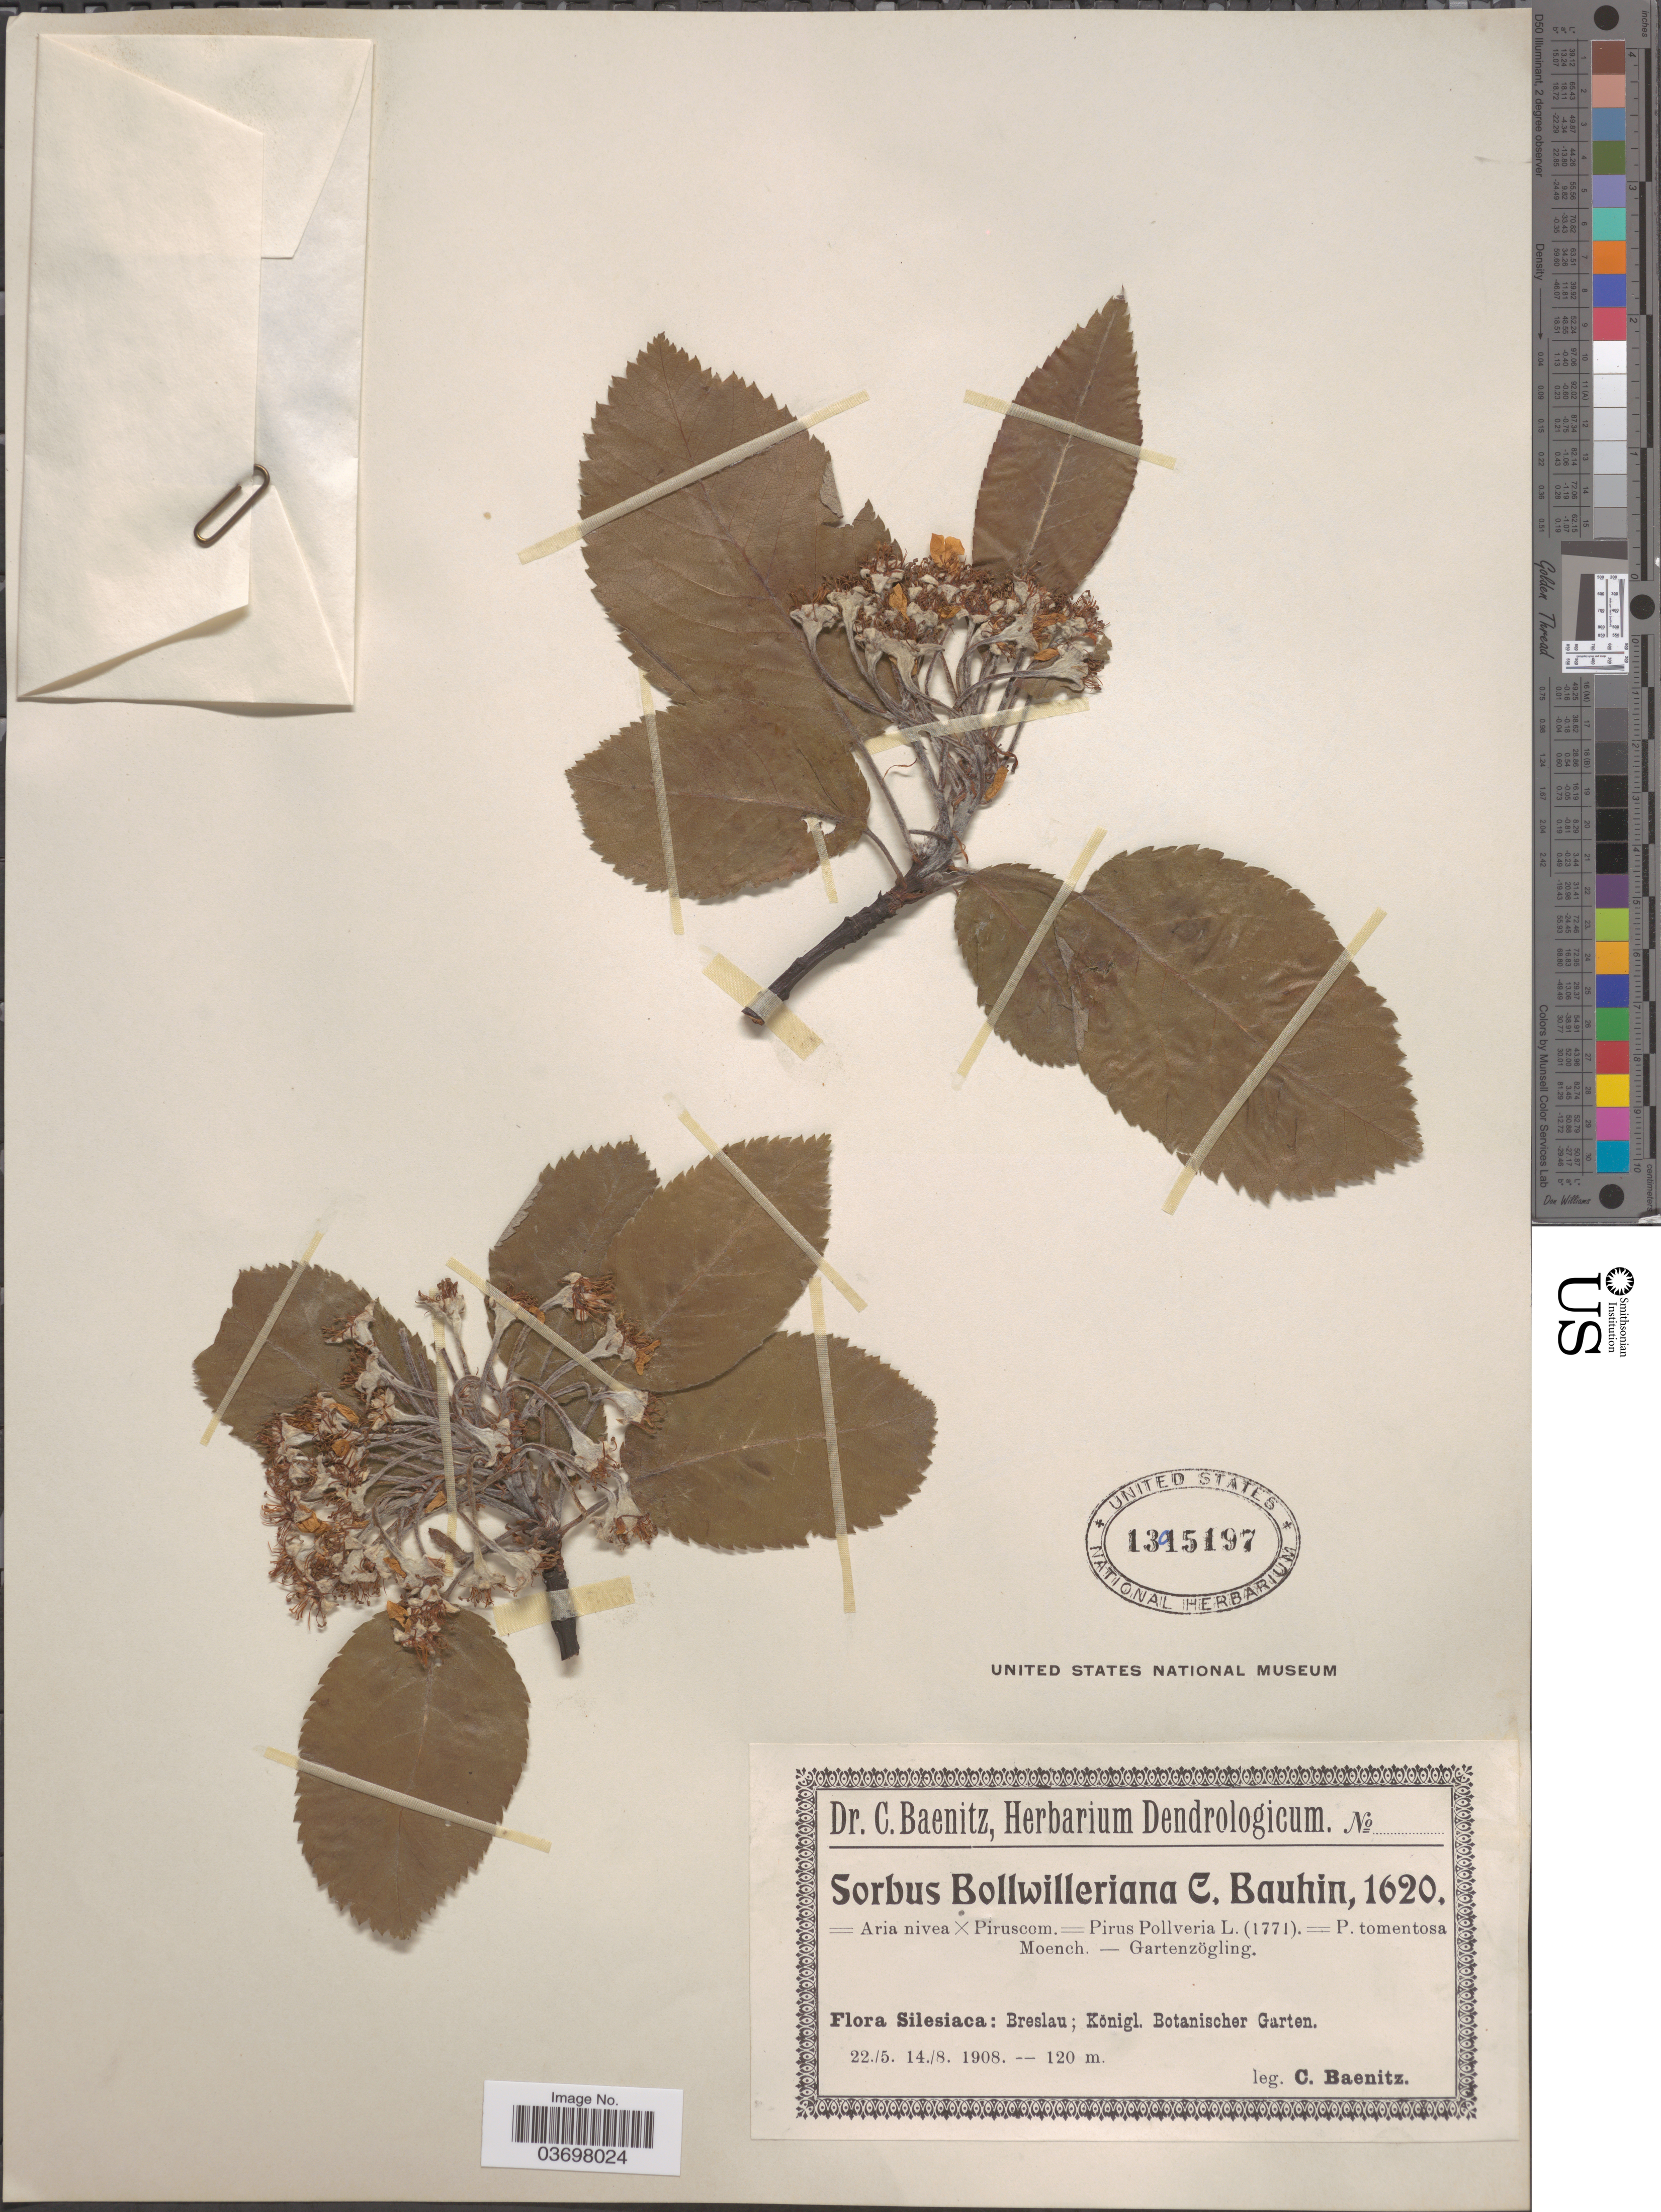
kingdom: Plantae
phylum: Tracheophyta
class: Magnoliopsida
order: Rosales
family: Rosaceae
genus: Sorbus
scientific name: Sorbus bollwilleriana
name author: Beissn.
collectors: C. G. Baenitz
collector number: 1620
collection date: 1908-05-22/1908-08-14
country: Poland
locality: Silesiaca: Breslau; Königl. Botanischer Garten.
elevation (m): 120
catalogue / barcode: US 1395197